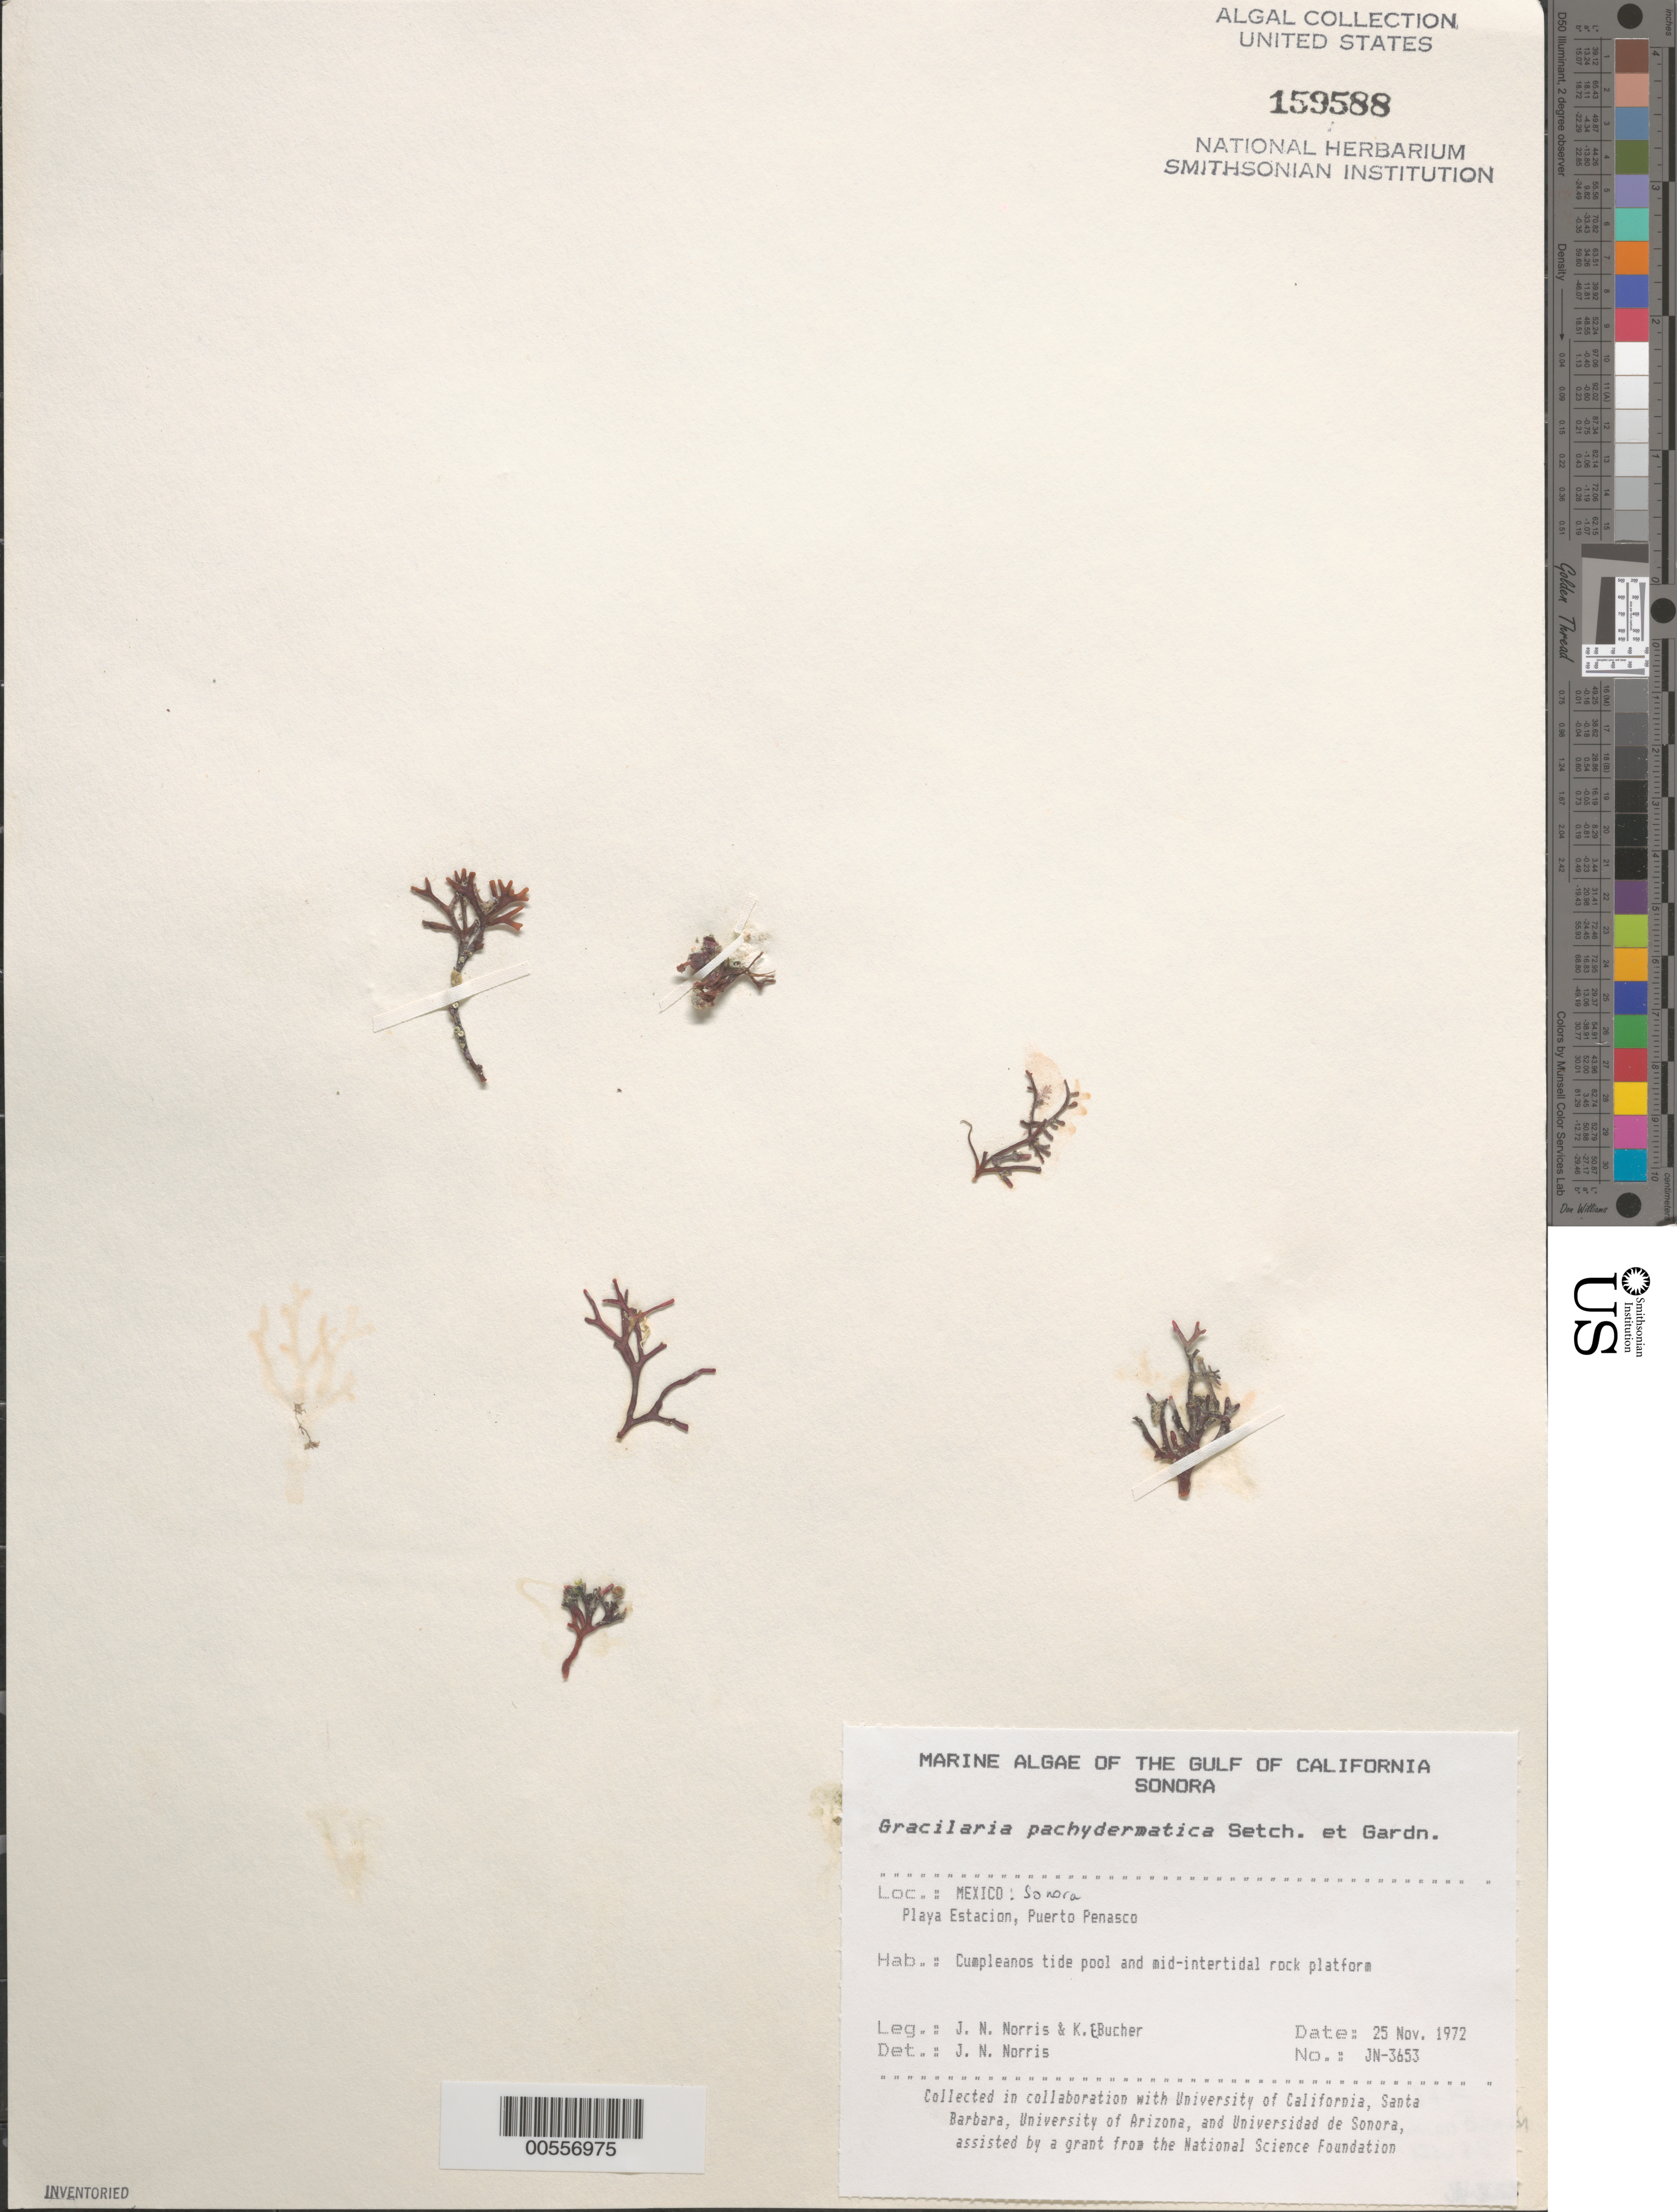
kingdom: Plantae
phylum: Rhodophyta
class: Florideophyceae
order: Gracilariales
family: Gracilariaceae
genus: Gracilaria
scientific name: Gracilaria pachydermatica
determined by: Norris, James N.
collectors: J. N. Norris & K. E. Bucher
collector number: JN-3653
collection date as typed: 25 Nov 1972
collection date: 1972-11-25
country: Mexico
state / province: Sonora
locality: Playa Estacion, Puerto Penasco, Cumpleanos tide pool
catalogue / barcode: US 159588